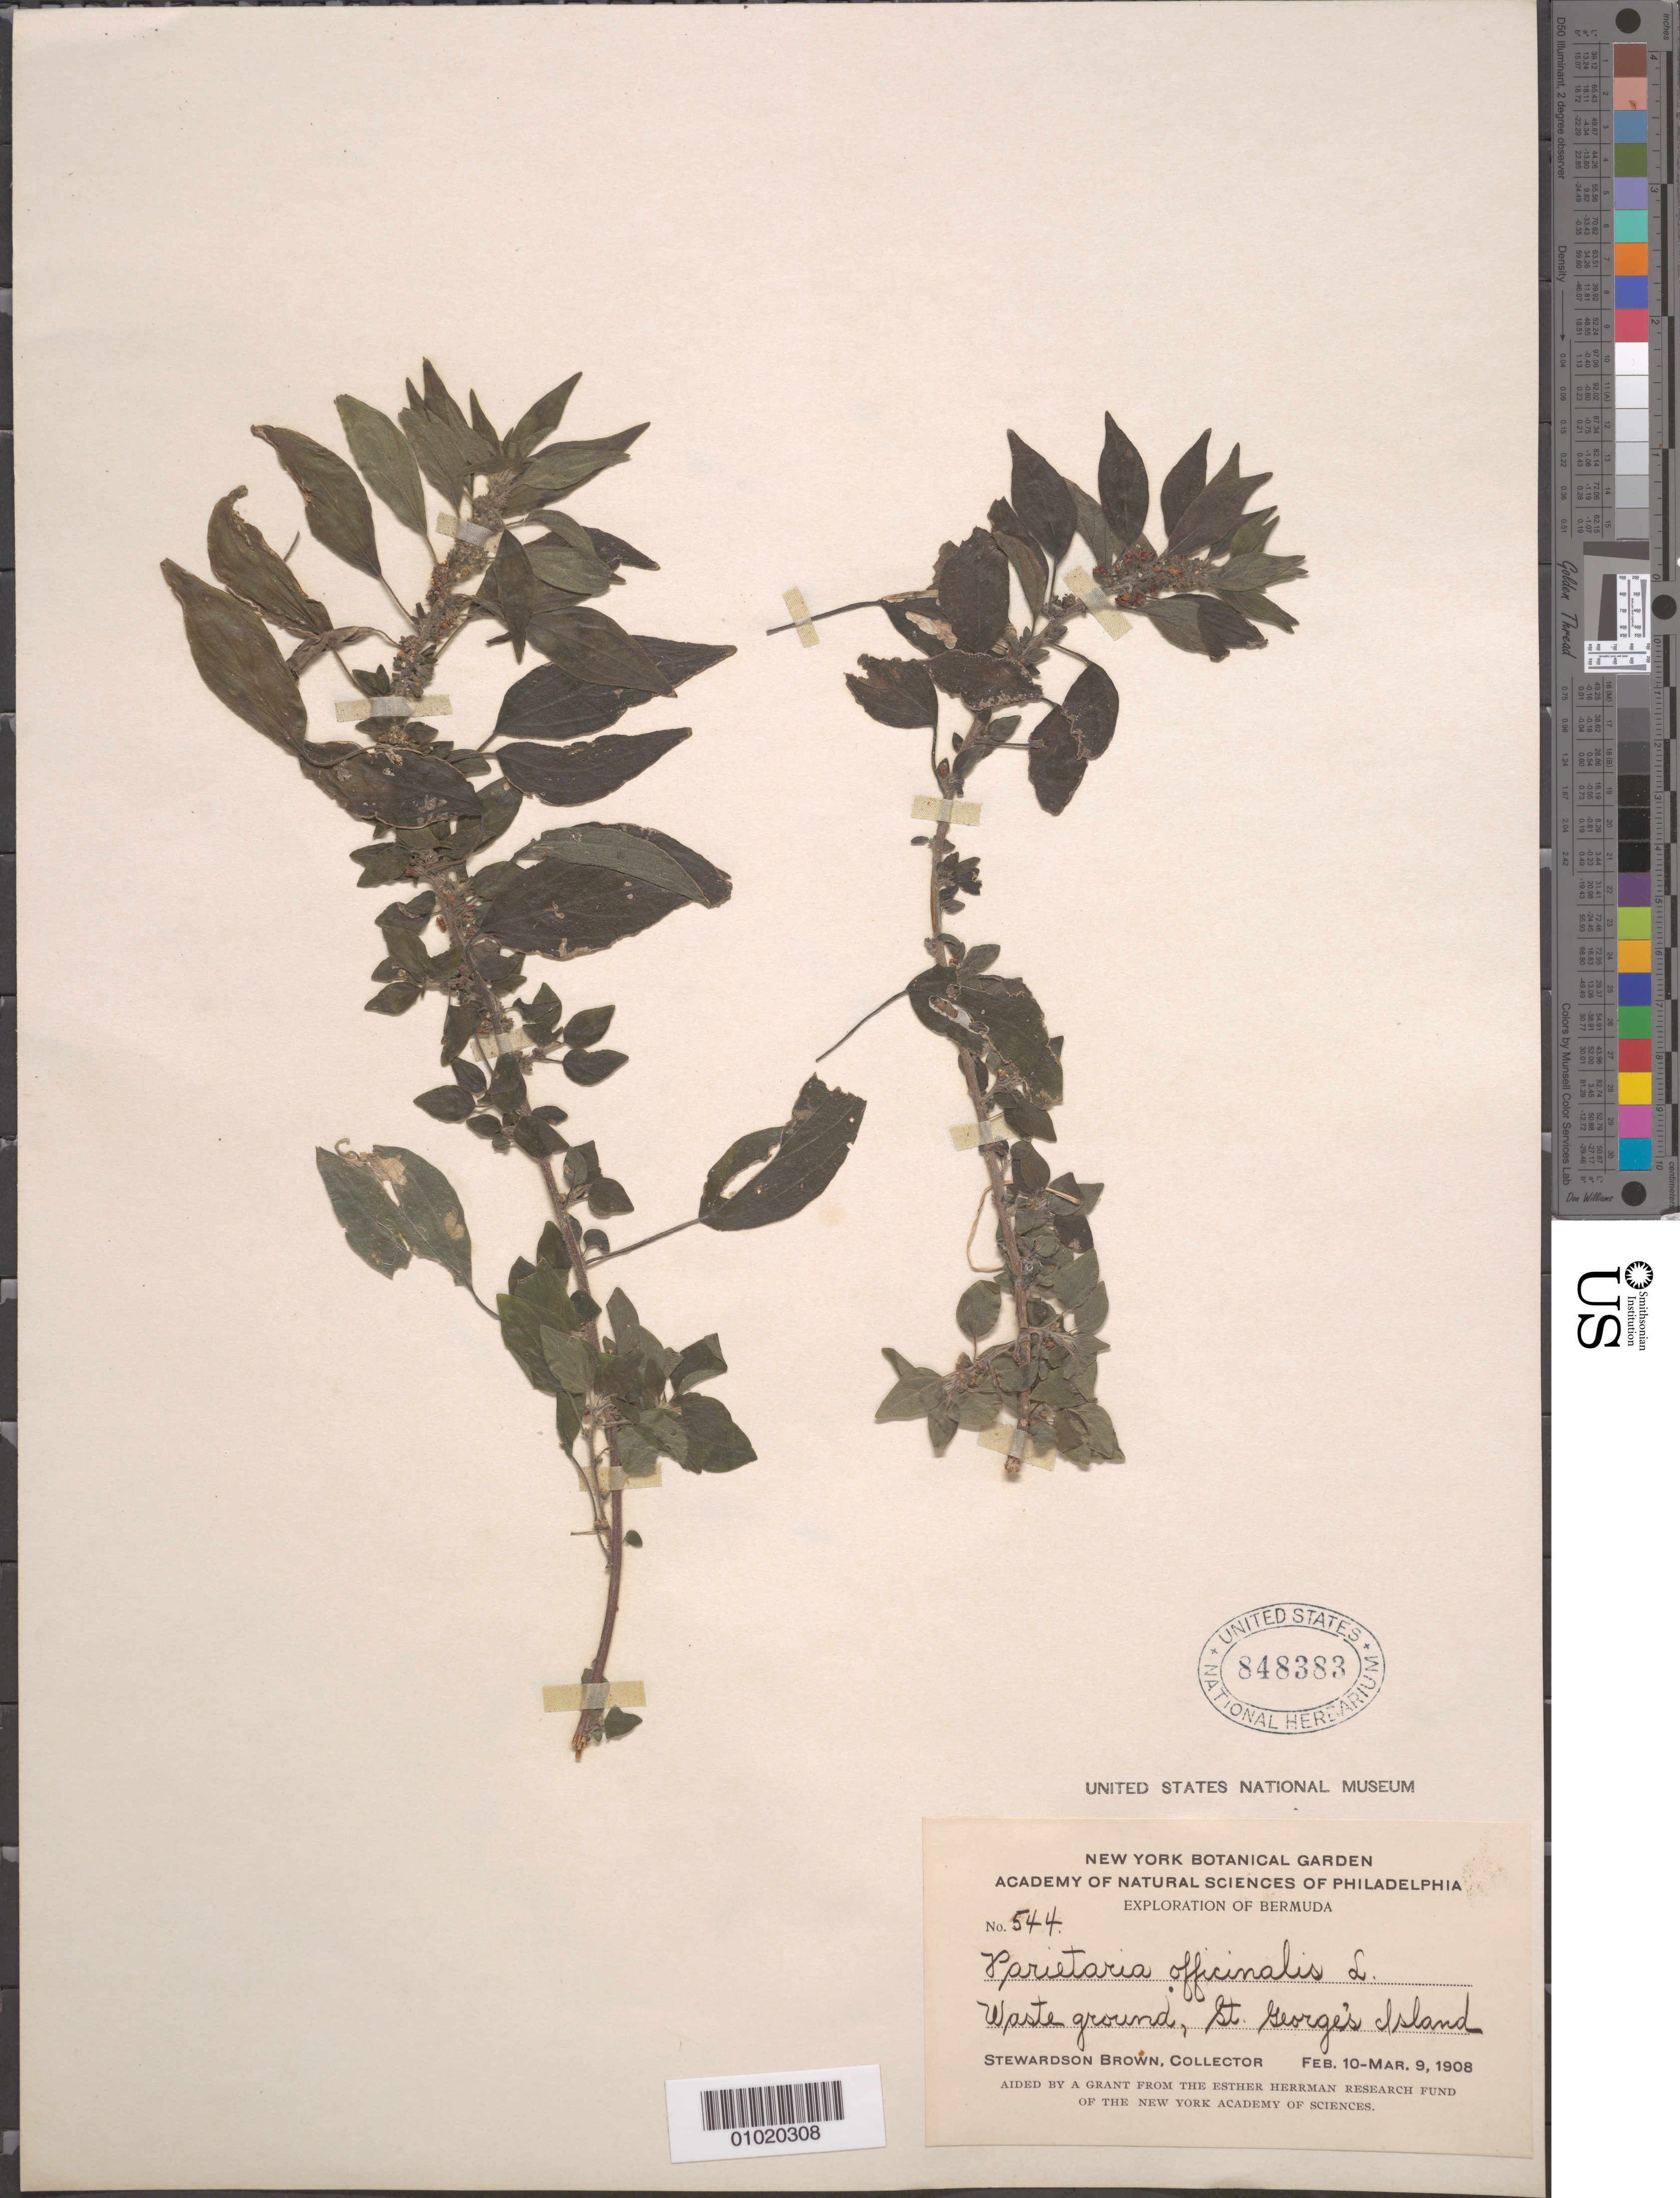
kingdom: Plantae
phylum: Tracheophyta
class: Magnoliopsida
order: Rosales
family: Urticaceae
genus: Parietaria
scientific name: Parietaria officinalis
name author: L.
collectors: S. Brown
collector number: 544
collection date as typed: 10 Feb 1908 to 09 Mar 1908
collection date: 1908-02-10/1908-03-09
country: Bermuda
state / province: St. George's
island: Bermuda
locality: Waste ground, St. George's Island.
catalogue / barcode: US 848383